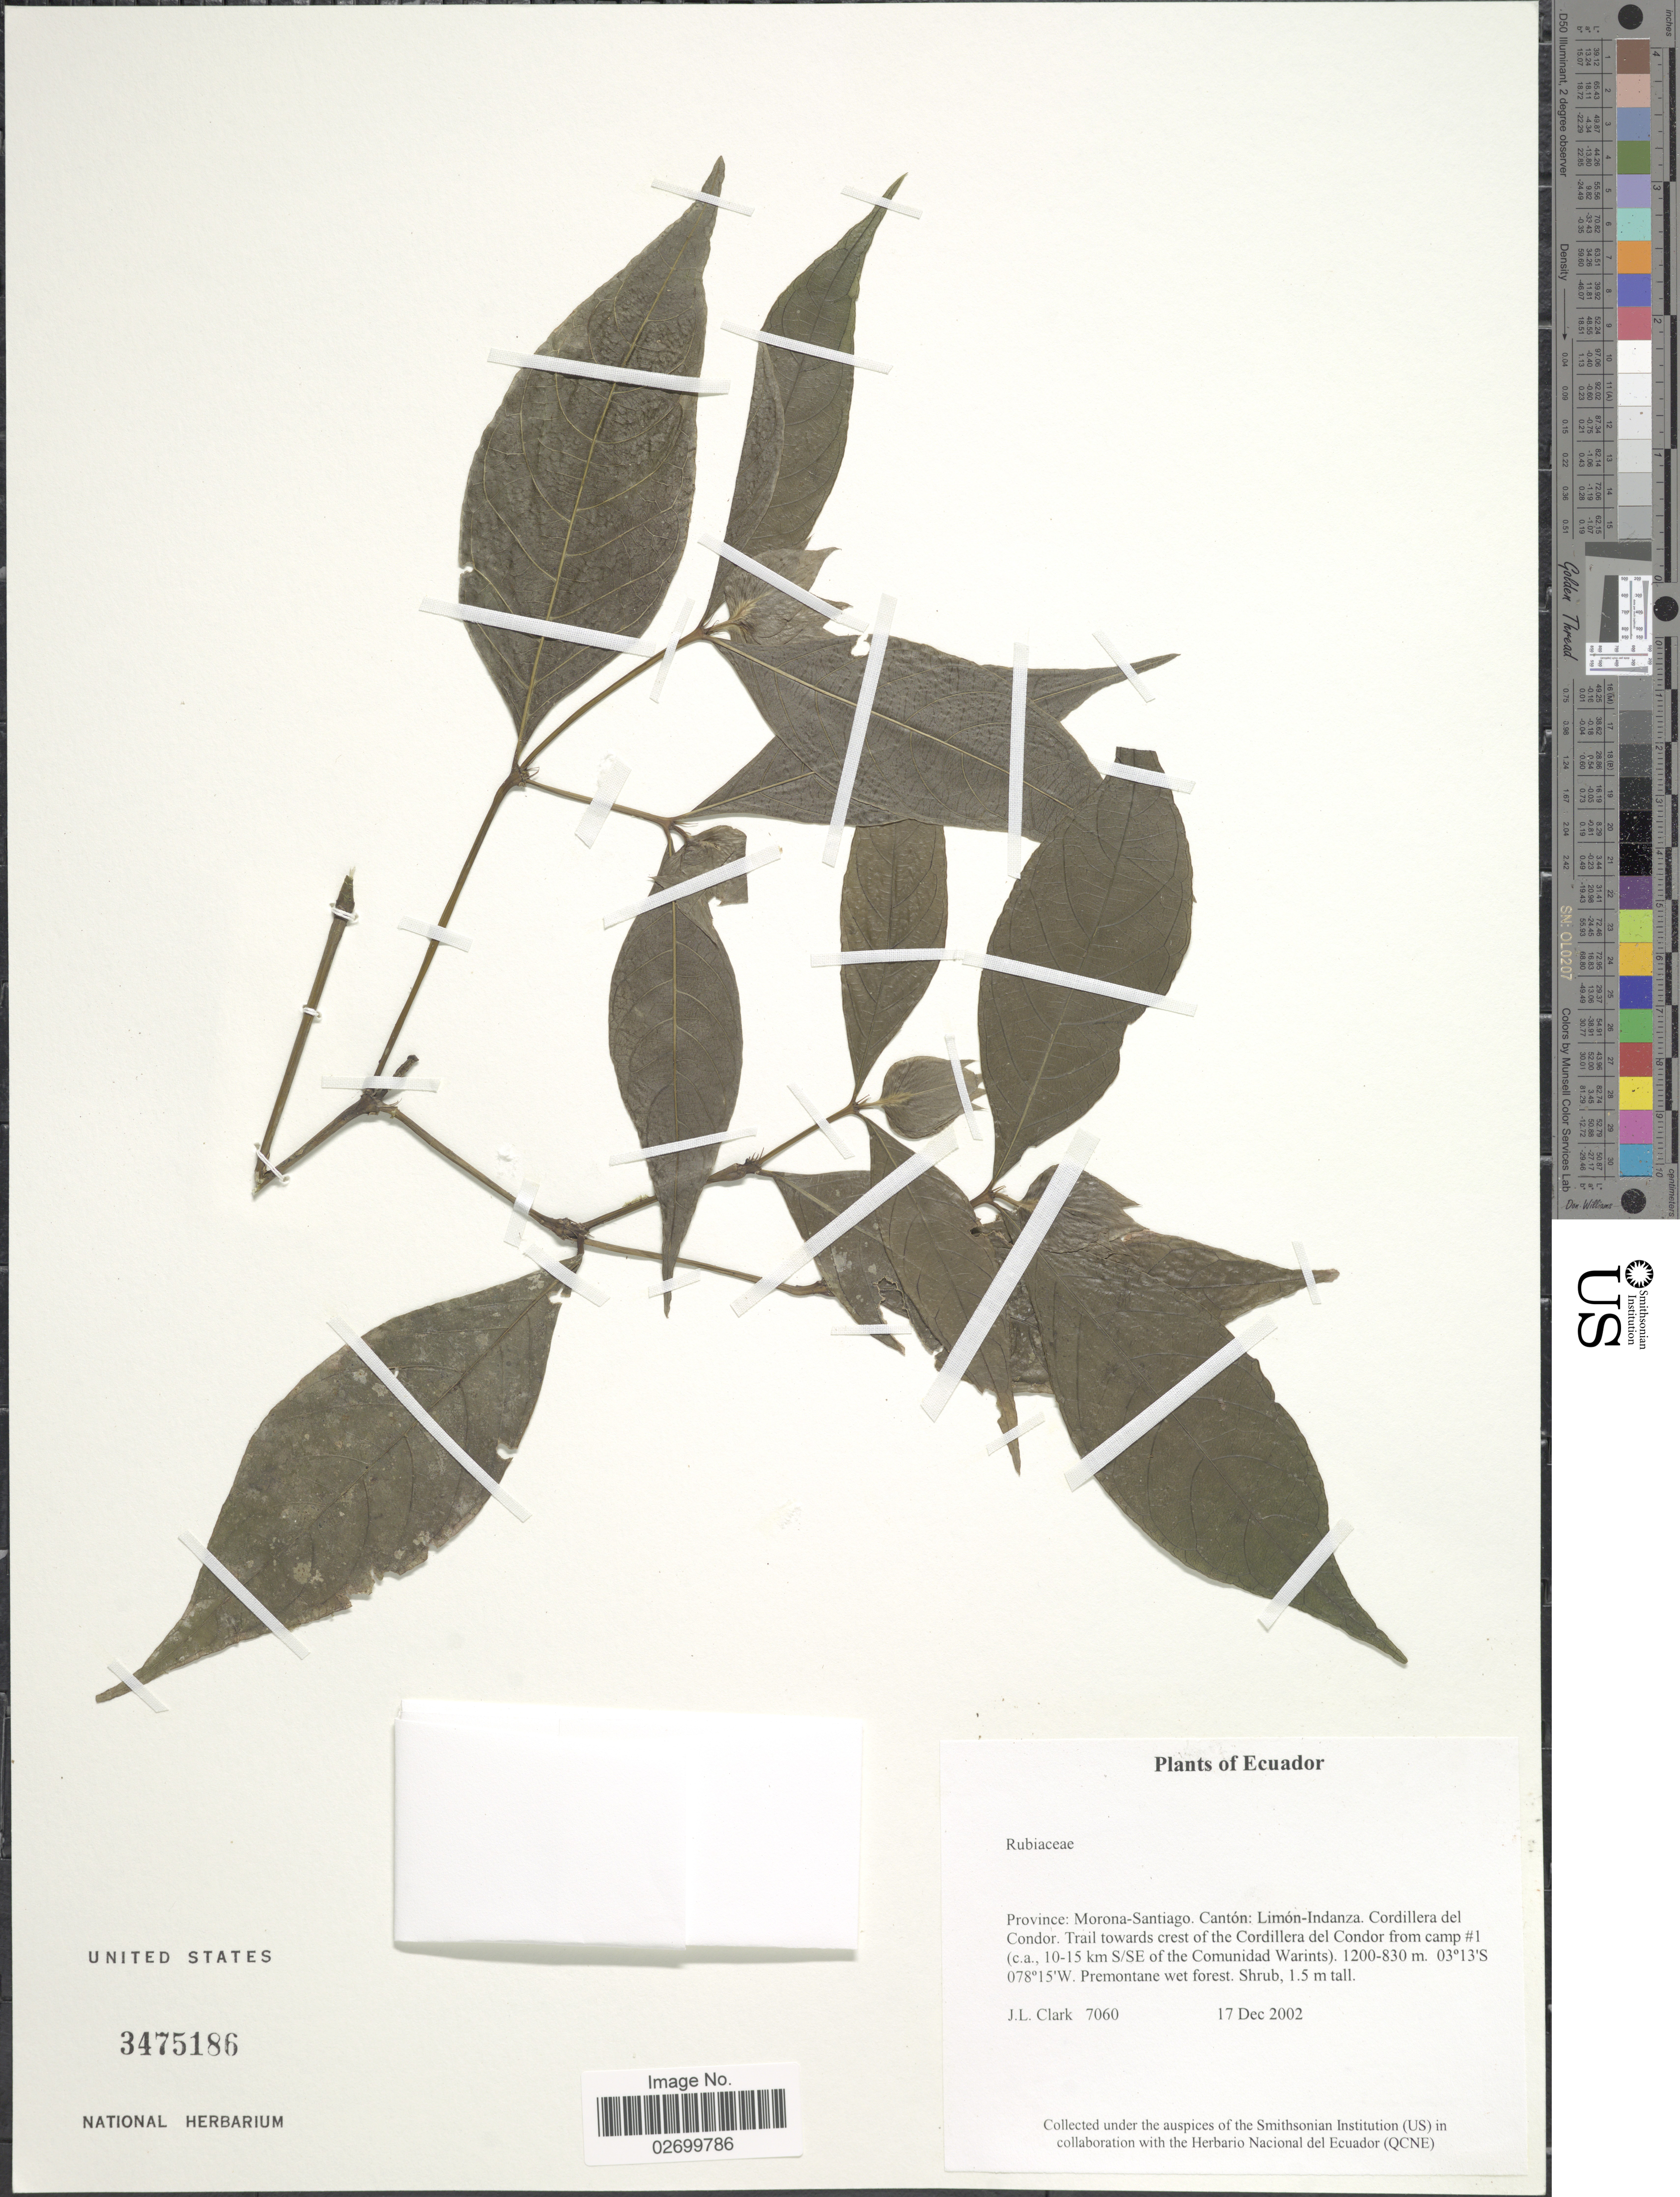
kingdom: Plantae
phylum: Tracheophyta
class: Magnoliopsida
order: Gentianales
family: Rubiaceae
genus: Rudgea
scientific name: Rudgea justicioides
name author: Standl.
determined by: Kirkbride, J. H., Jr.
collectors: J. L. Clark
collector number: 7060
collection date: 2002-12-17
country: Ecuador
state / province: Morona-Santiago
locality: Canton: Limon-Indanza. Cordillera del Condor. Trail towards crest of the cordillera del Condor from camp # 1 (c.a., 10-15 km S-SE of the Comunidad Warints).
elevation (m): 830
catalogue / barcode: US 3475186